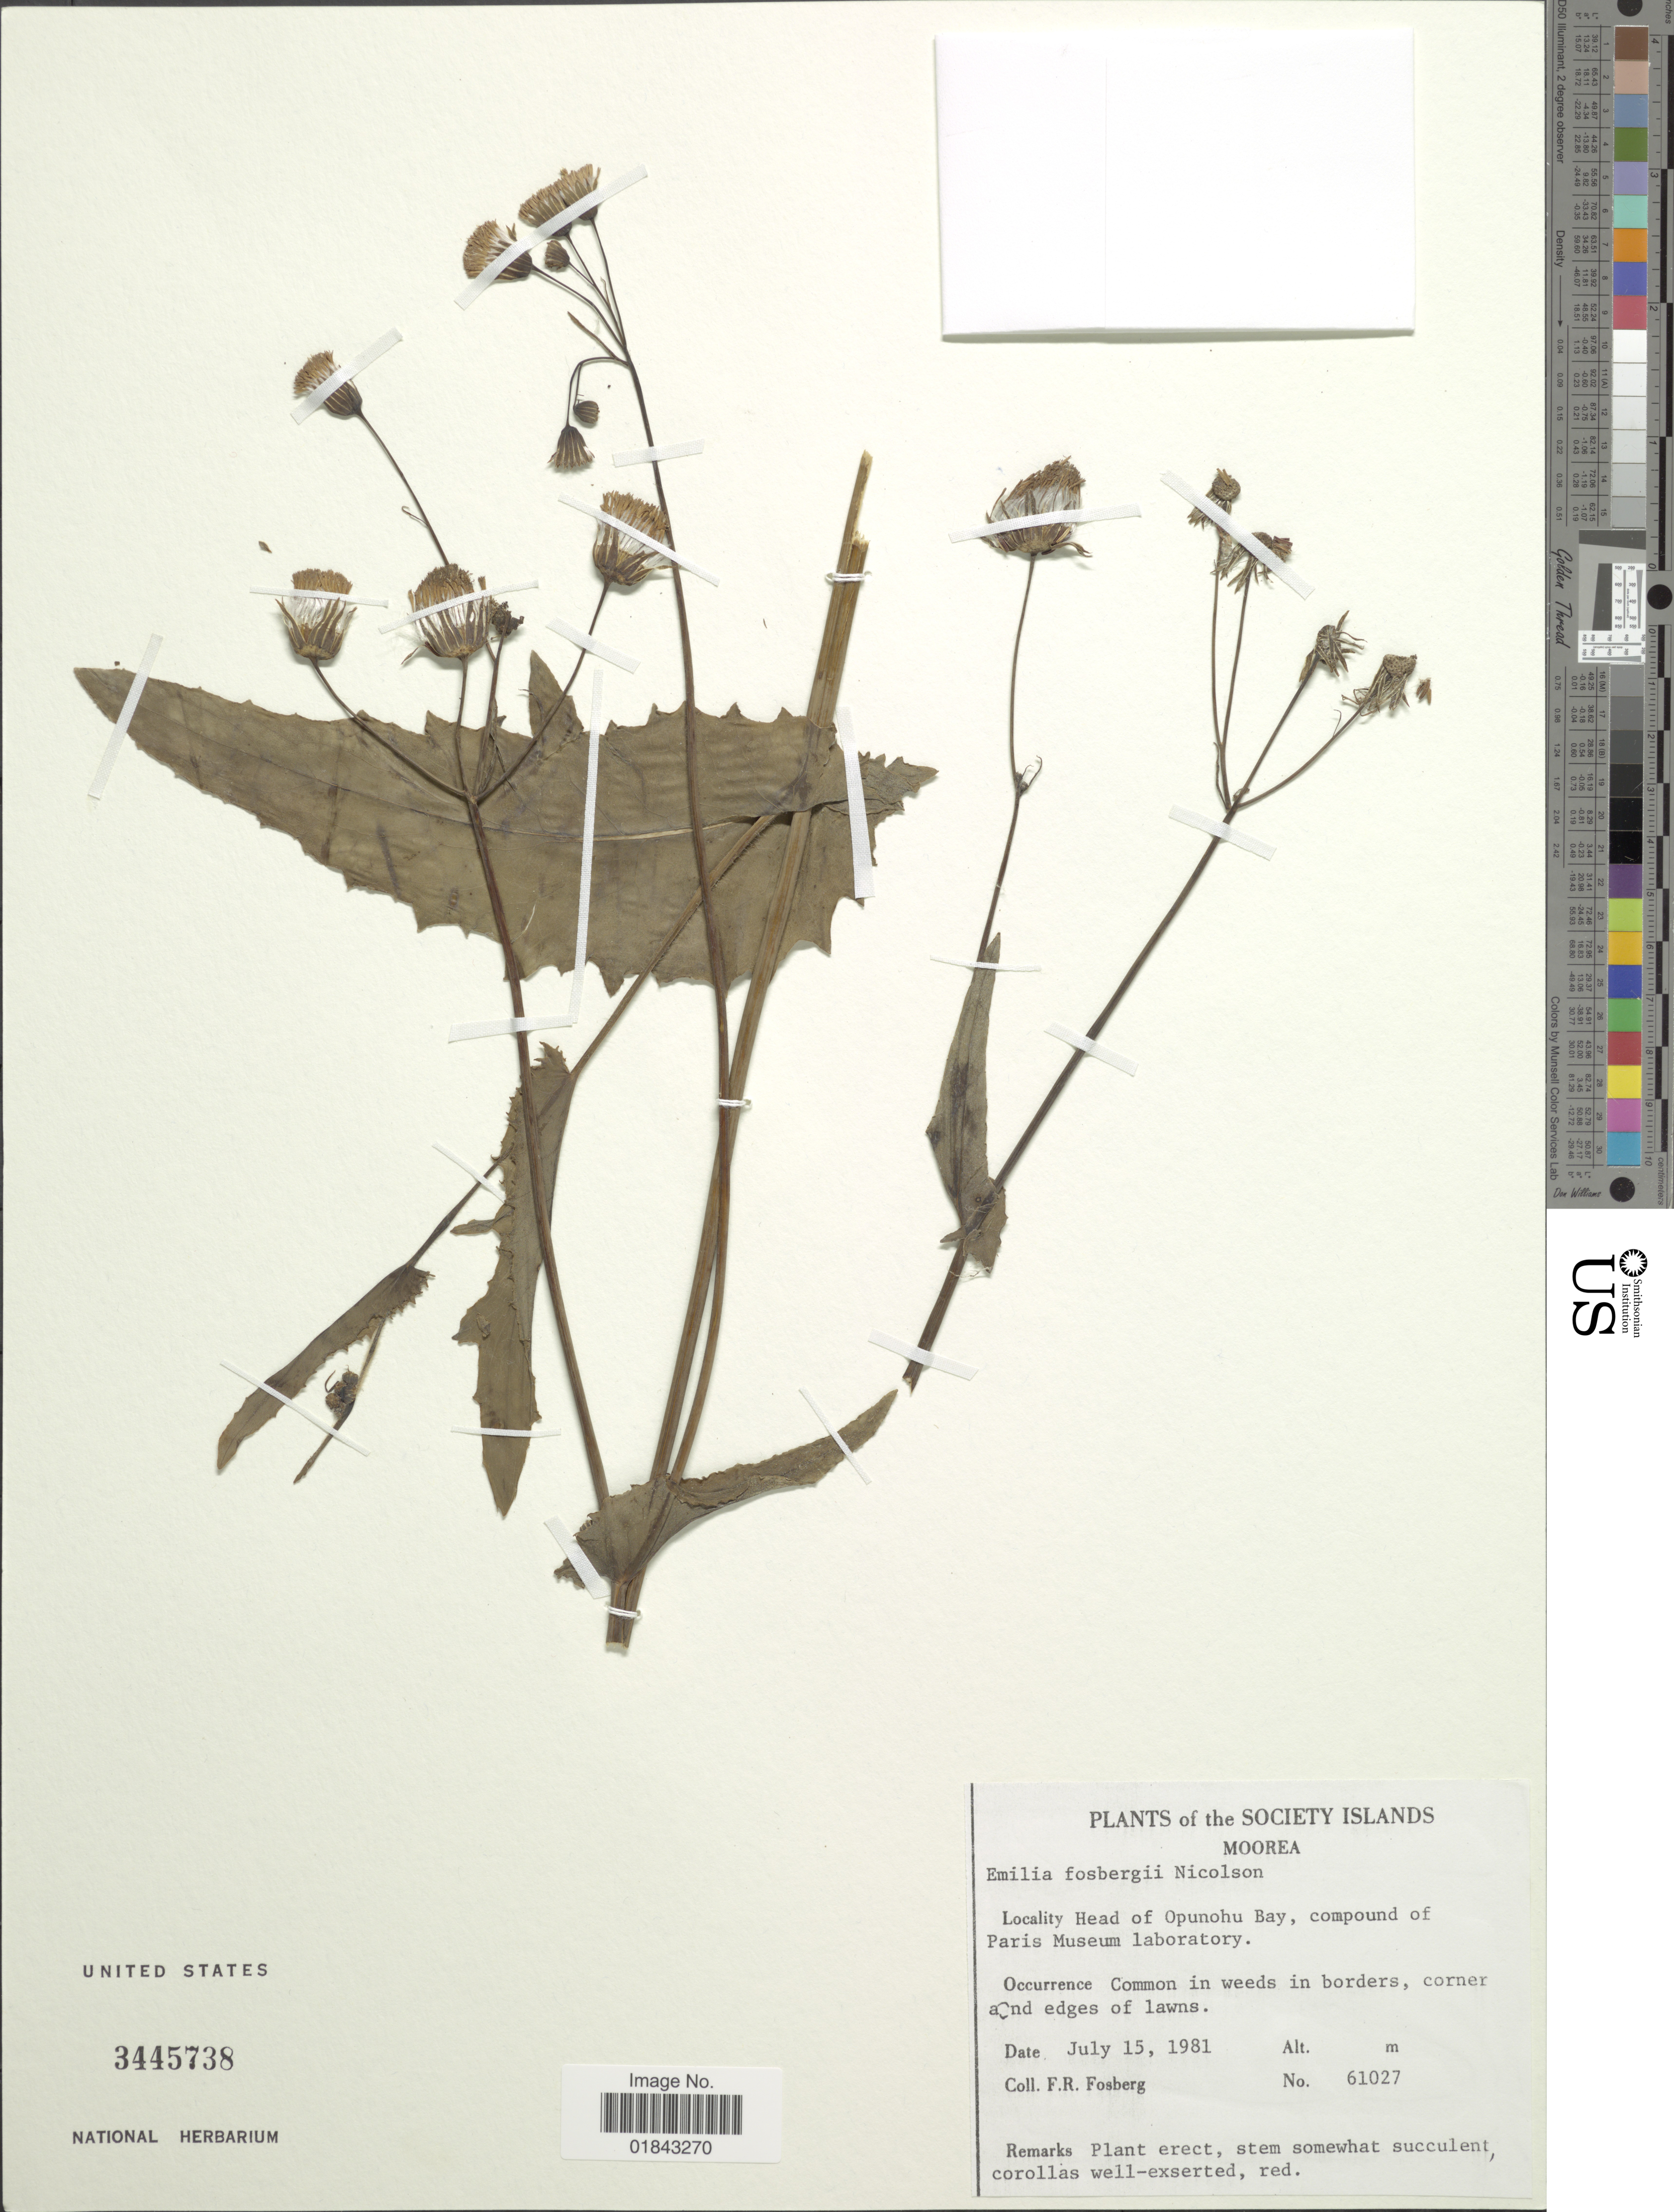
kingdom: Plantae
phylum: Tracheophyta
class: Magnoliopsida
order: Asterales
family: Asteraceae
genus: Emilia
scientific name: Emilia fosbergii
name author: Nicolson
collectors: F. R. Fosberg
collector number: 61027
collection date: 1981-07-15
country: French Polynesia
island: Moorea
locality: Society Islands, Moorea, head of Opunohu Bay, compound of Paris Museum laboratory, common in weeds in borders, coner and edges of lawns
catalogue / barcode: US 3445738